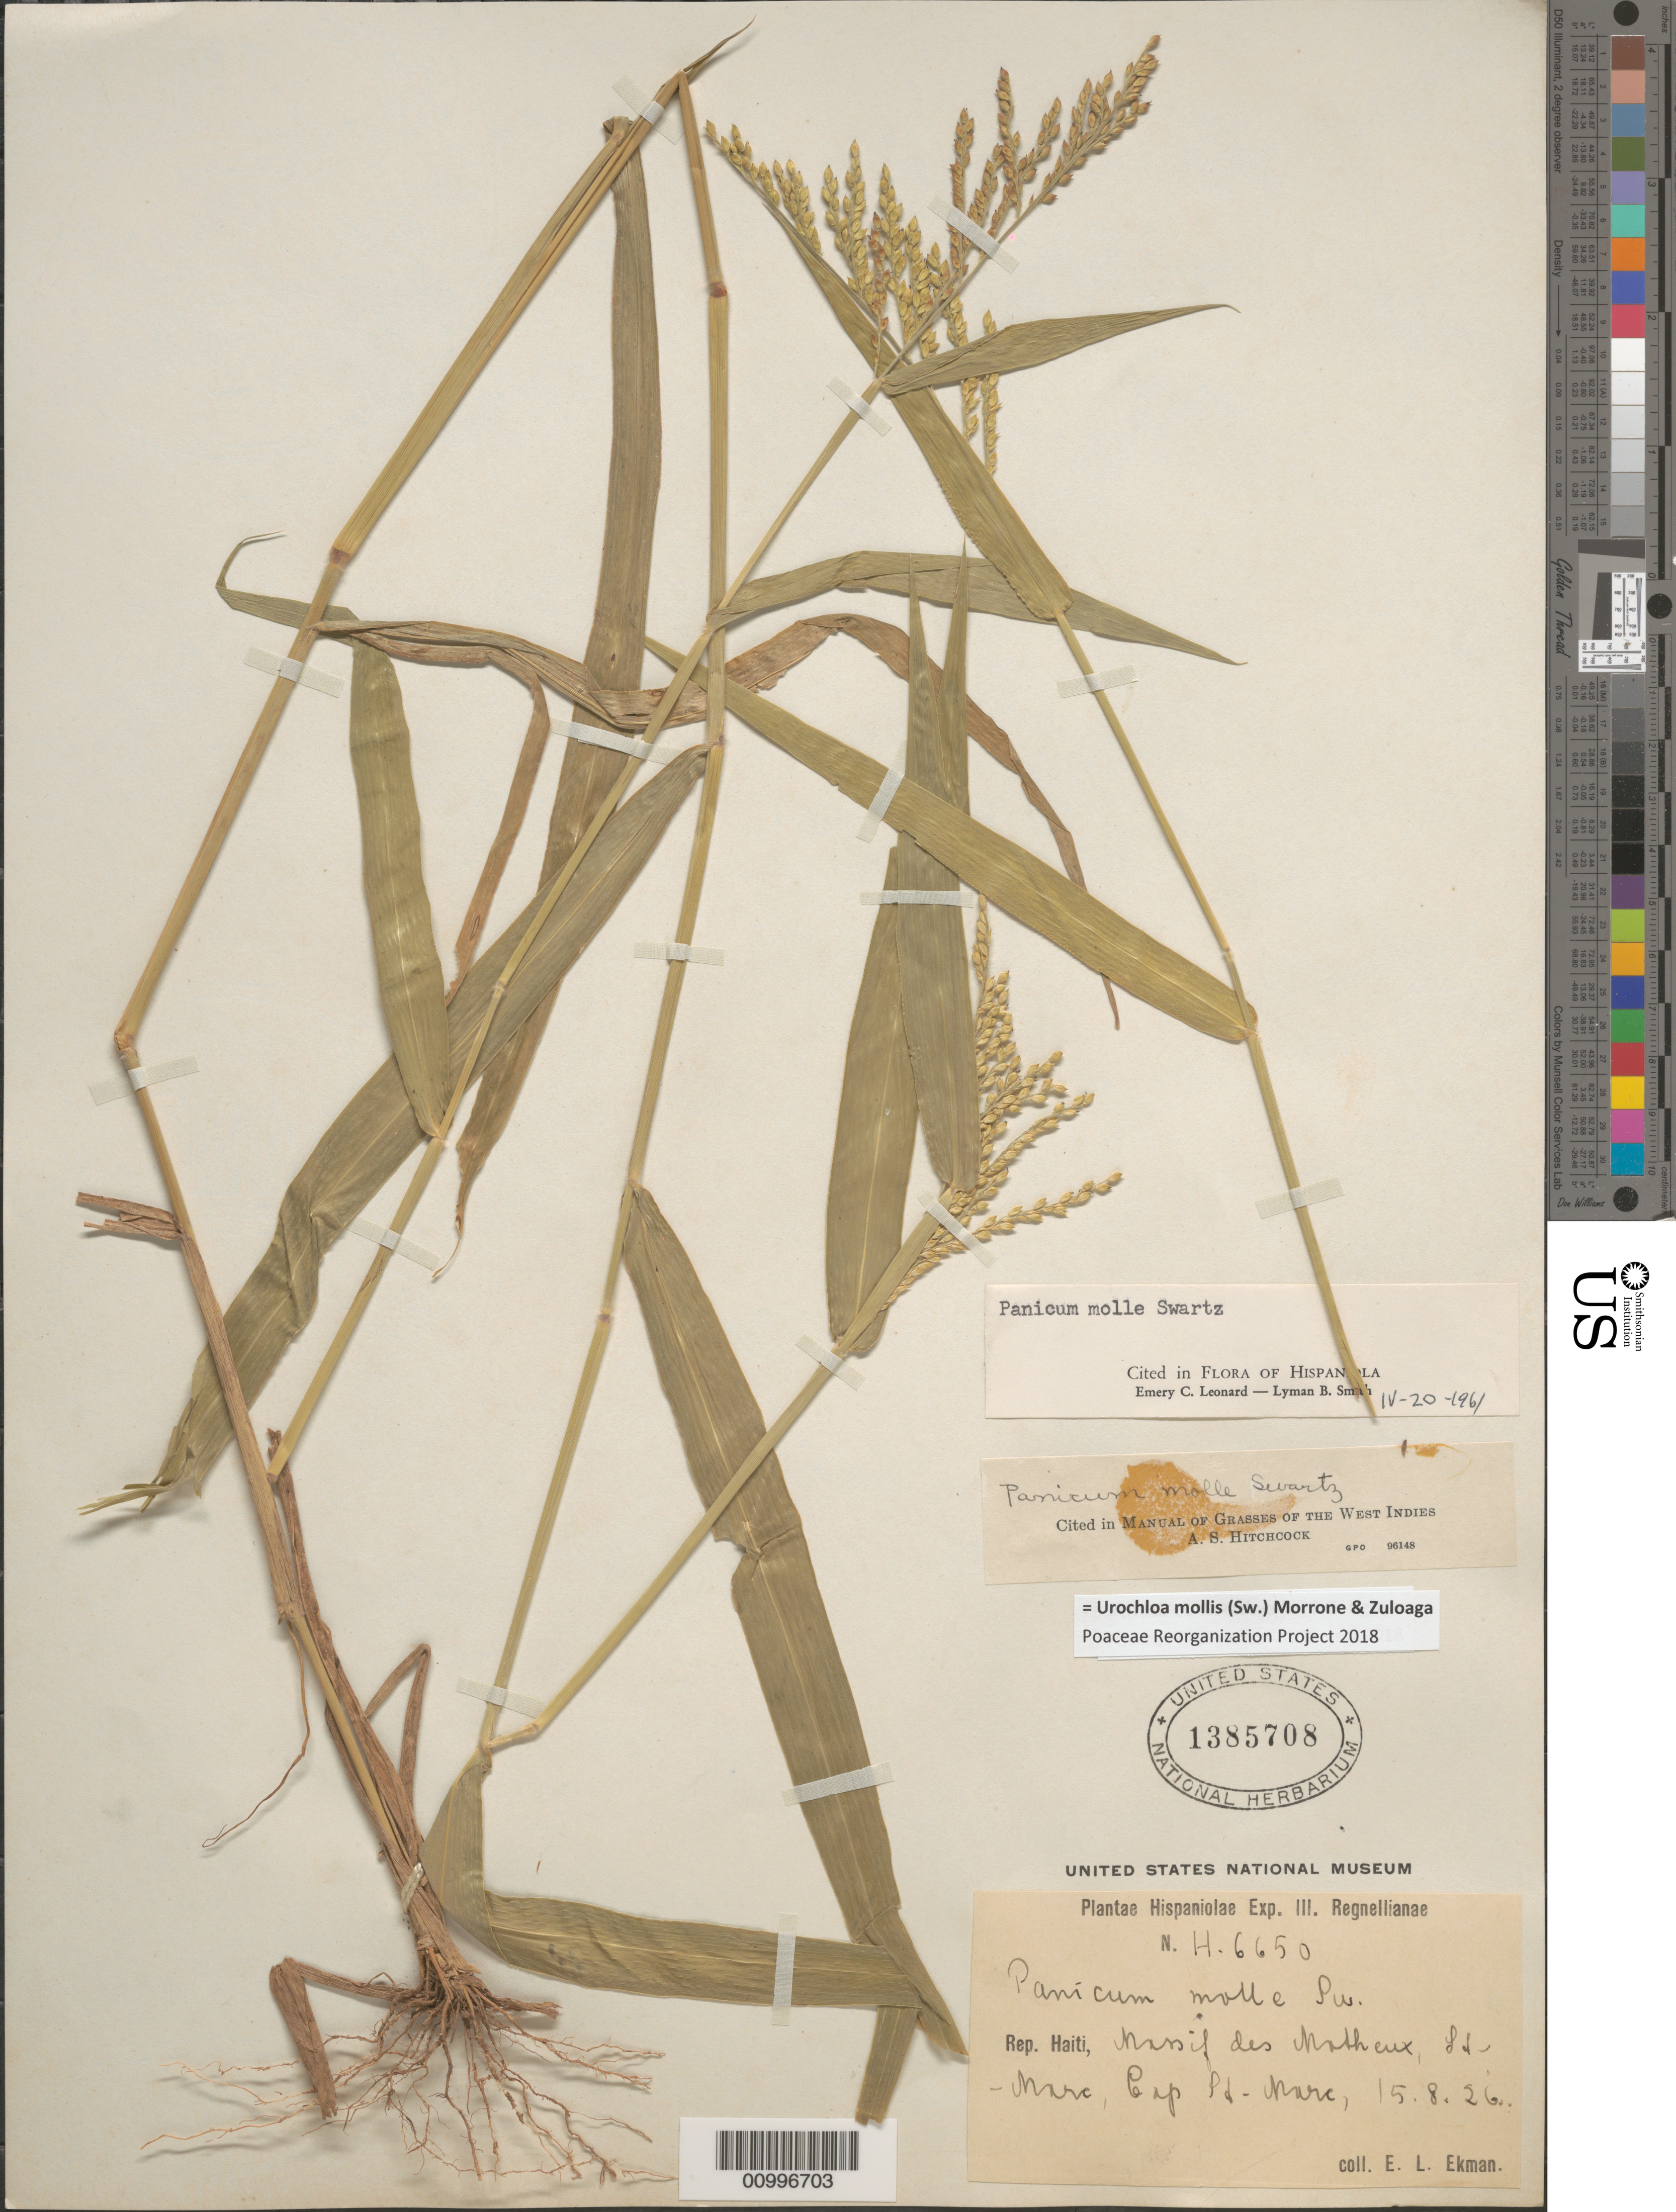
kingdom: Plantae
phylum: Tracheophyta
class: Liliopsida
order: Poales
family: Poaceae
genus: Brachiaria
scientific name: Brachiaria mollis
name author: (Sw.) Parodi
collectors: E. L. Ekman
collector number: H 6650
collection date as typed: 15 Aug 1926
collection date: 1926-08-15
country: Haiti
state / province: Artibonite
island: Hispaniola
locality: Massif de Matheux, St. Marc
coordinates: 0 N, 0 E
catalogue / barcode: US 1385708